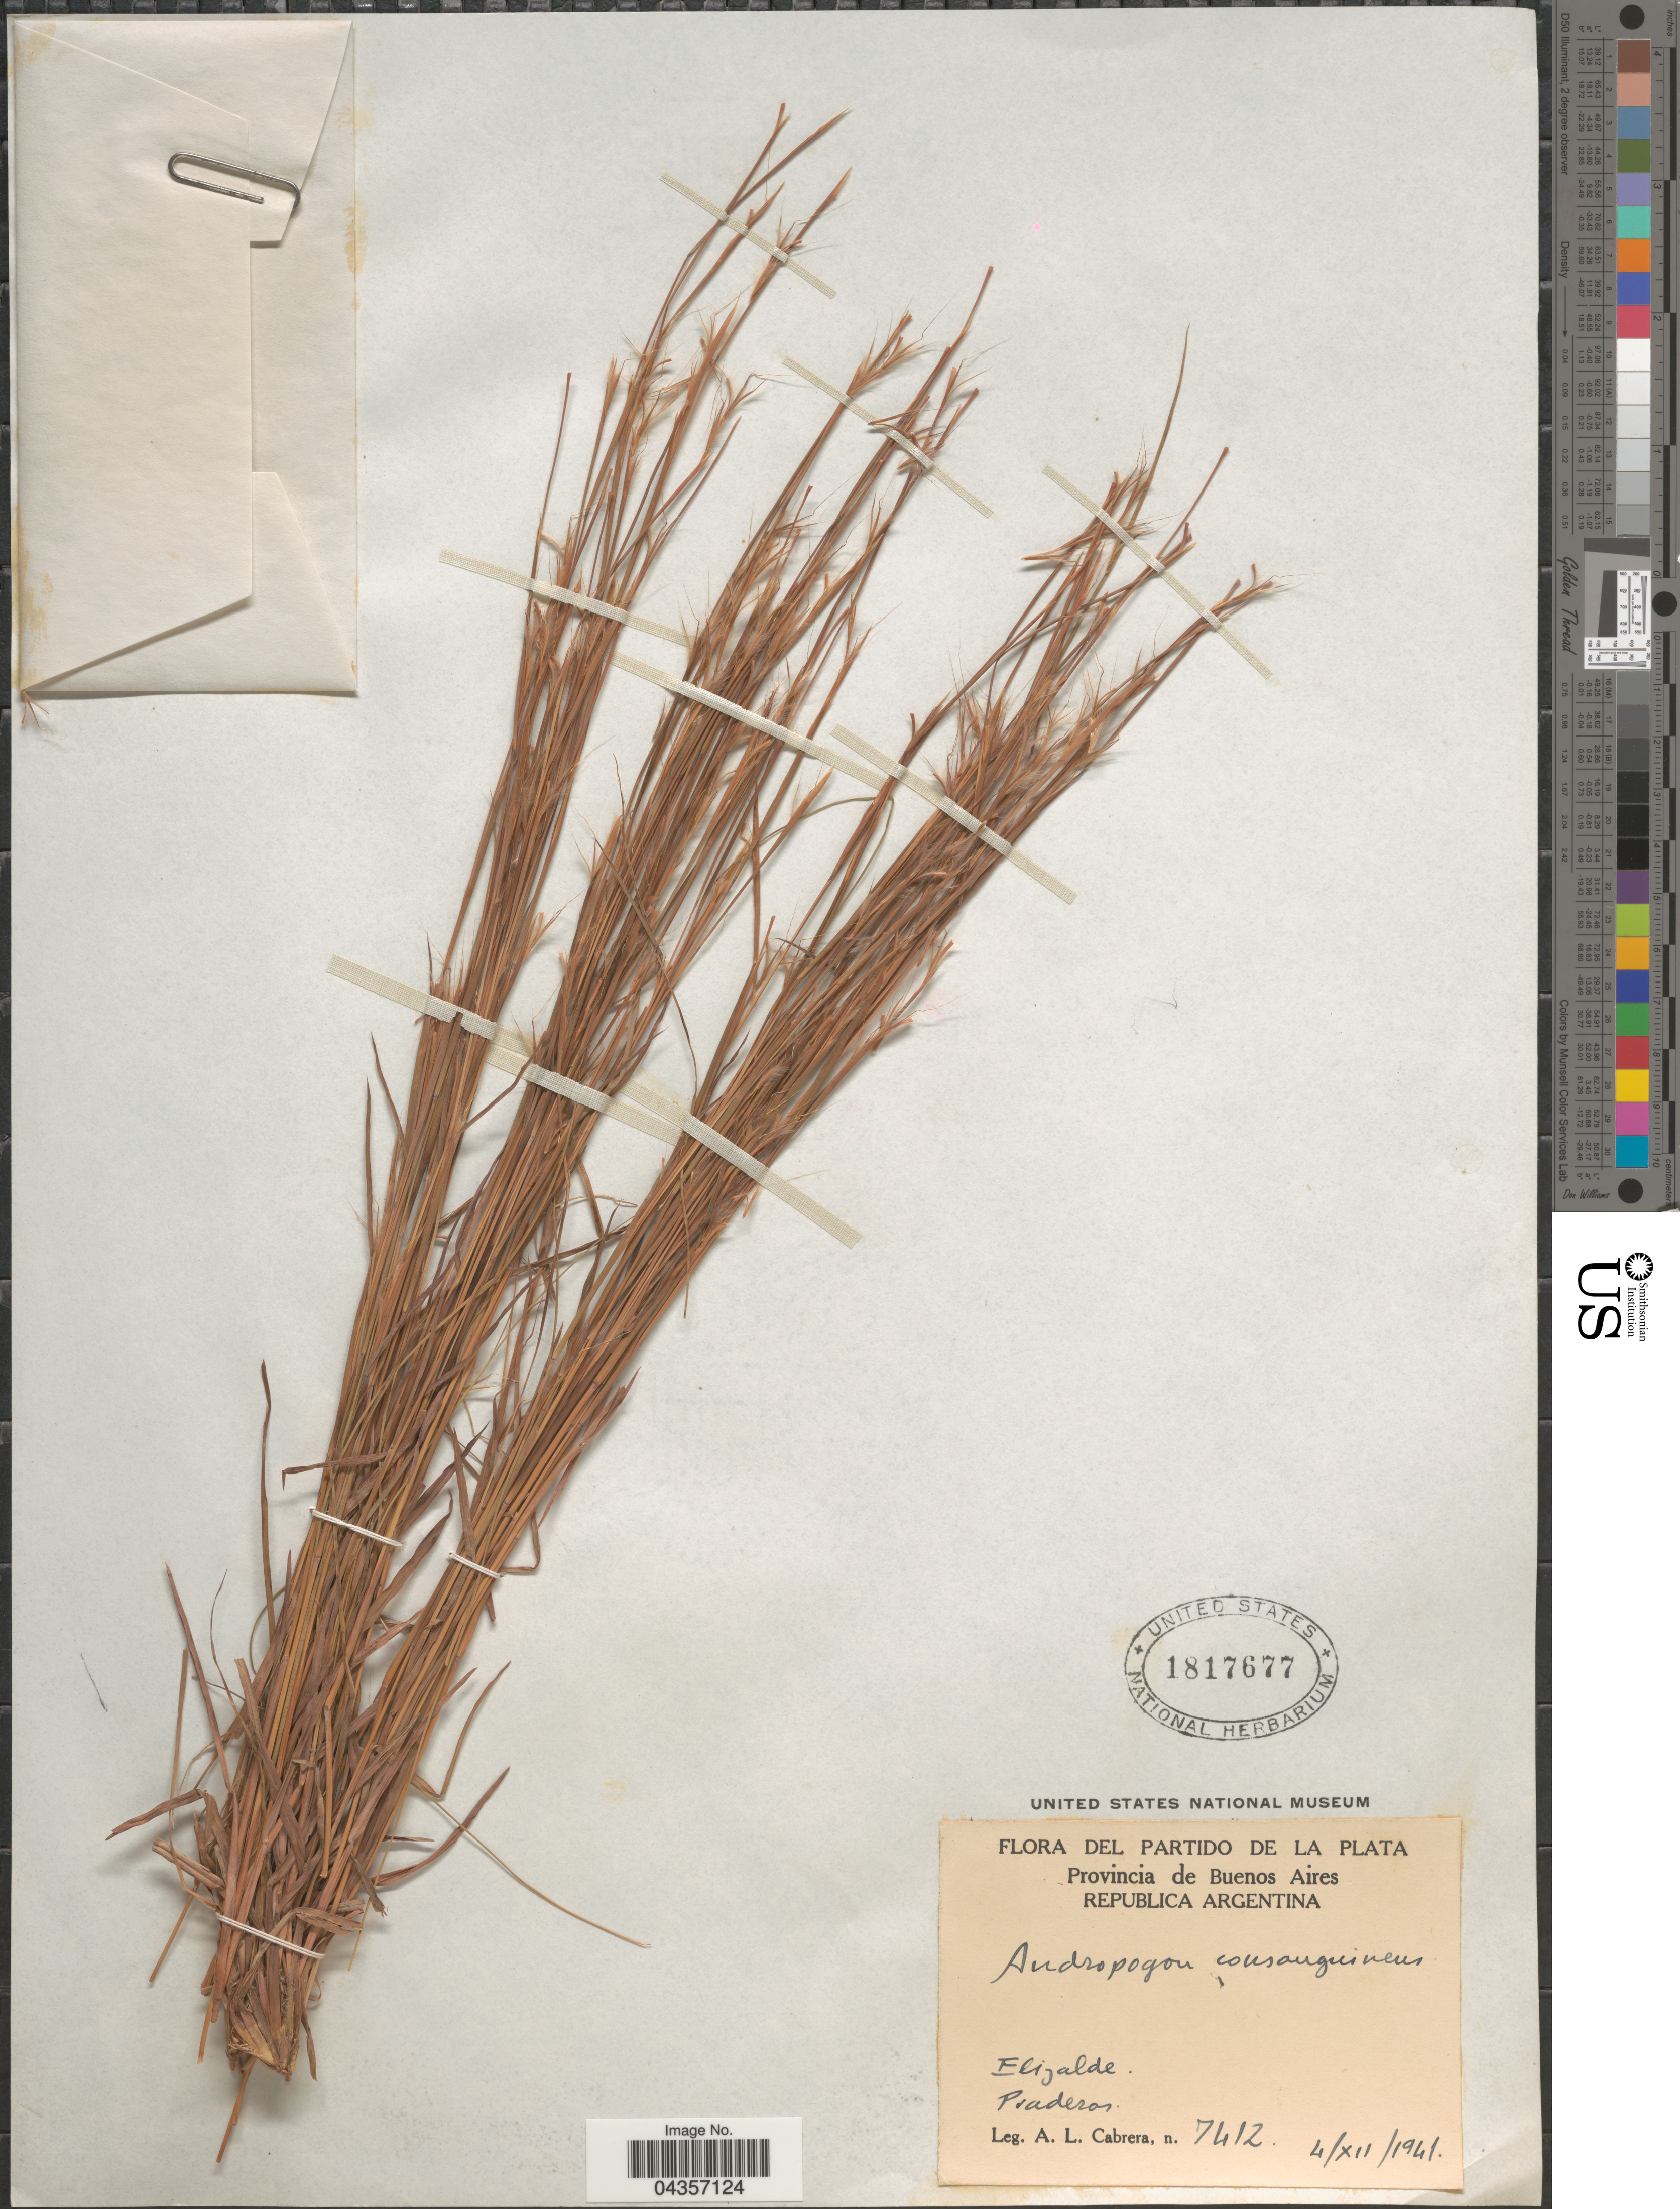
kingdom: Plantae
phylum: Tracheophyta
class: Liliopsida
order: Poales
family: Poaceae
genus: Schizachyrium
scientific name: Schizachyrium spicatum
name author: (Spreng.) Wipff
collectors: A. L. Cabrera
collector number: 7412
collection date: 1941-12-04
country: Argentina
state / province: Buenos Aires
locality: Partido de La Plata. Elizalde. Praderos.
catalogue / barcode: US 1817677